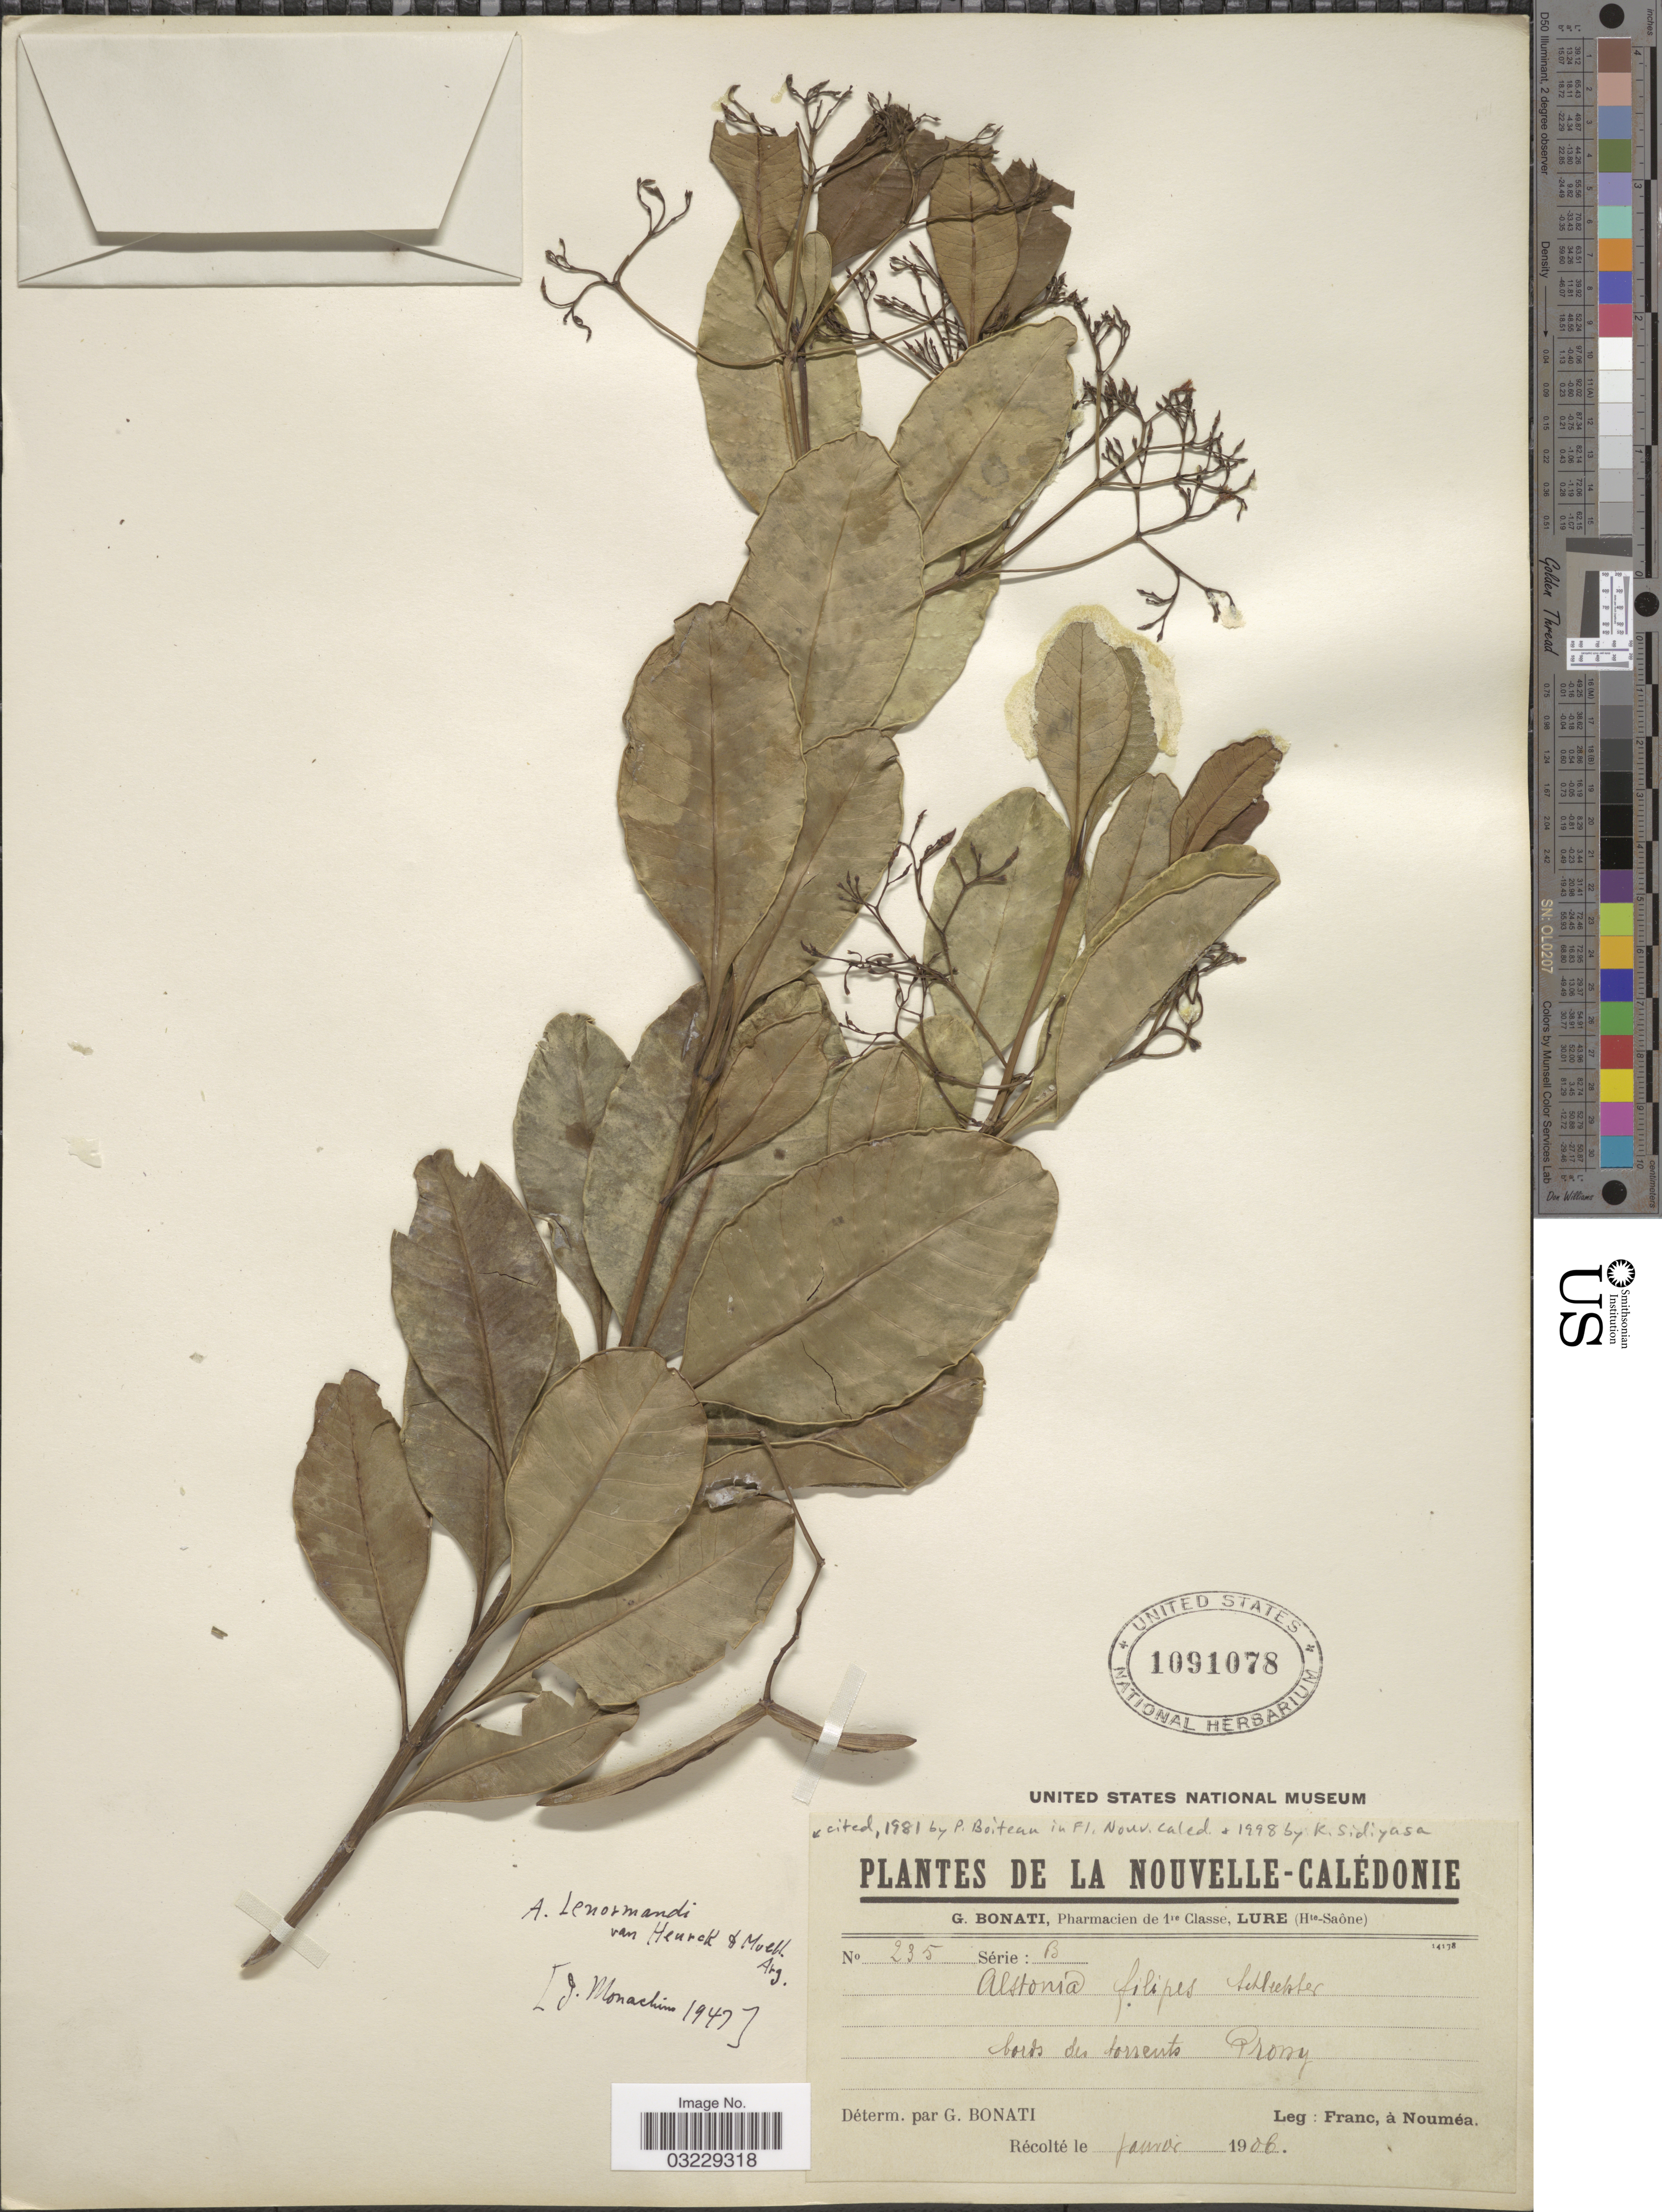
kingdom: Plantae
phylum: Tracheophyta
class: Magnoliopsida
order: Gentianales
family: Apocynaceae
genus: Alstonia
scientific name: Alstonia lenormandii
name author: Van Heurck & Müll. Arg.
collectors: Franc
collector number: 235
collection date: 1906-01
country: New Caledonia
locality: Nouvelle-Calédonie. Bords des torrents Prony.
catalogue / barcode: US 1091078